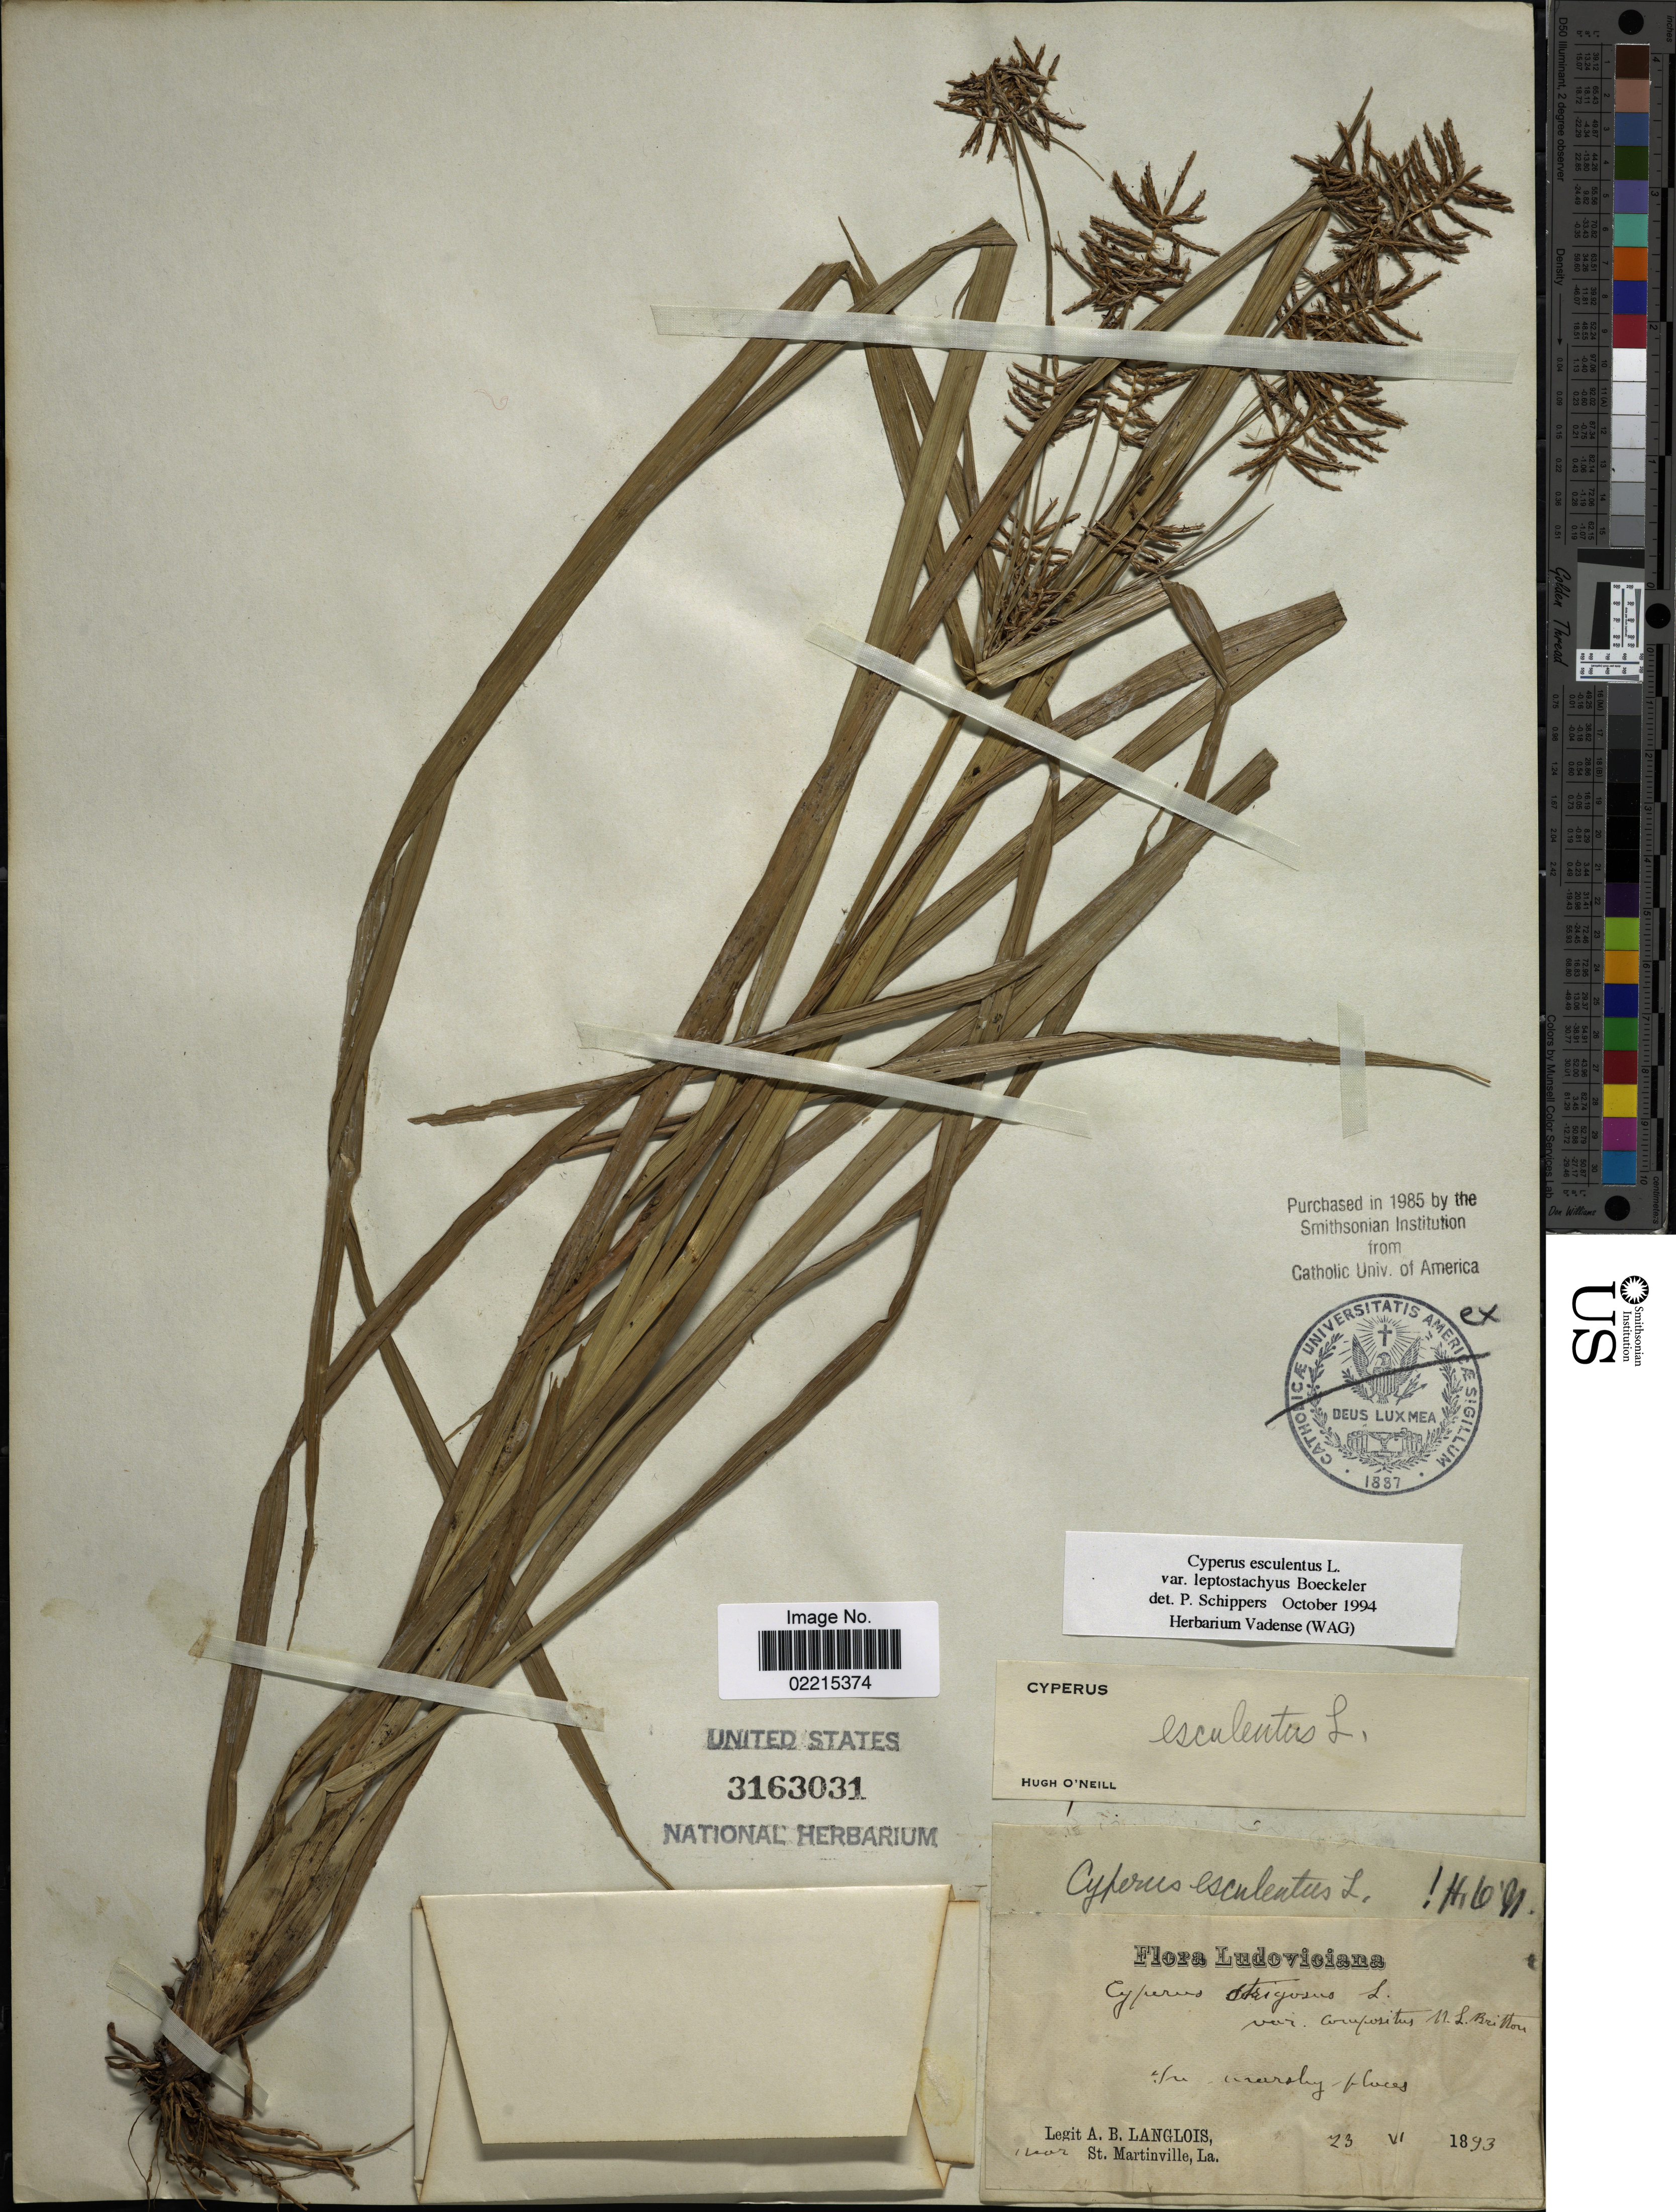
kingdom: Plantae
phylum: Tracheophyta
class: Liliopsida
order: Poales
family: Cyperaceae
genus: Cyperus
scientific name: Cyperus esculentus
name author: L.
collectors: A. Langlois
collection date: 1893-06-23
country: United States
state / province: Louisiana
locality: near St. Martinville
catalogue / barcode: US 3163031